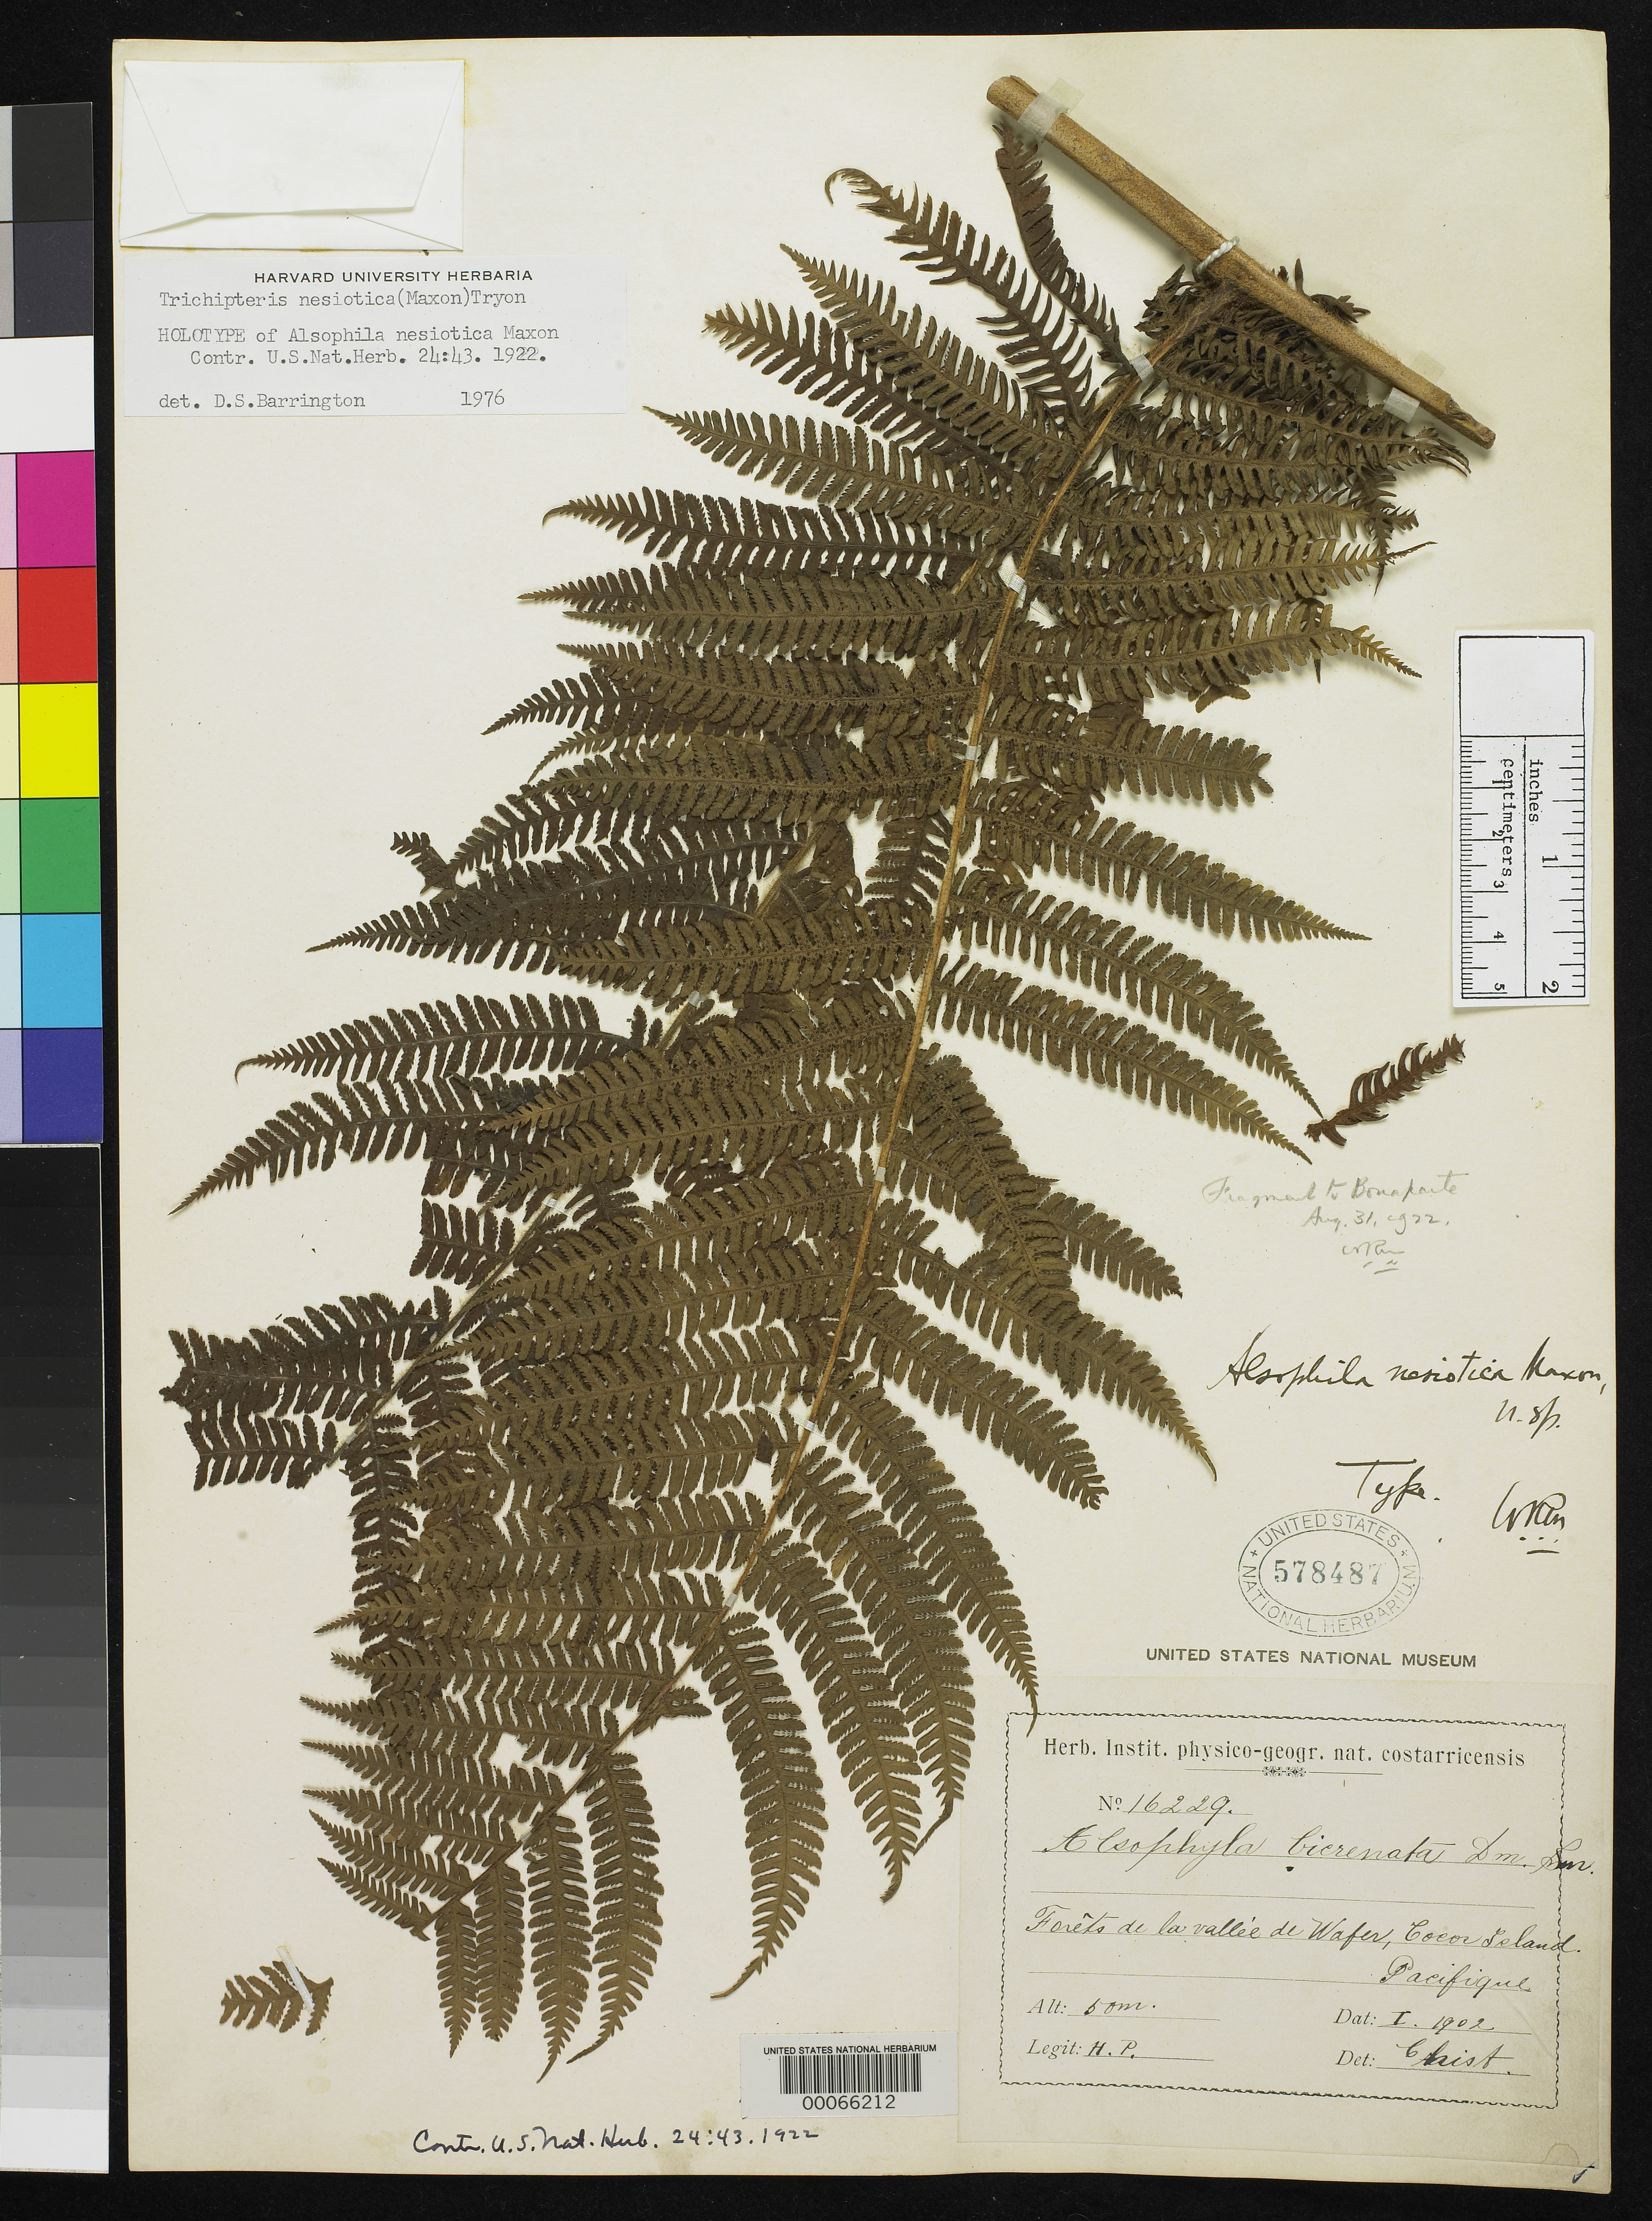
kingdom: Plantae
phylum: Tracheophyta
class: Polypodiopsida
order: Cyatheales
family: Cyatheaceae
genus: Alsophila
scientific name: Alsophila nesiotica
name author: Maxon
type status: Holotype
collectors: H. F. Pittier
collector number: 16229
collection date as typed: --Jan 1902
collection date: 1902-01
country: Costa Rica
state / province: Puntarenas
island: Cocos Island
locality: Forets de La Vallee de Wafer, Pacifique.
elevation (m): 50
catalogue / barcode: US 578487